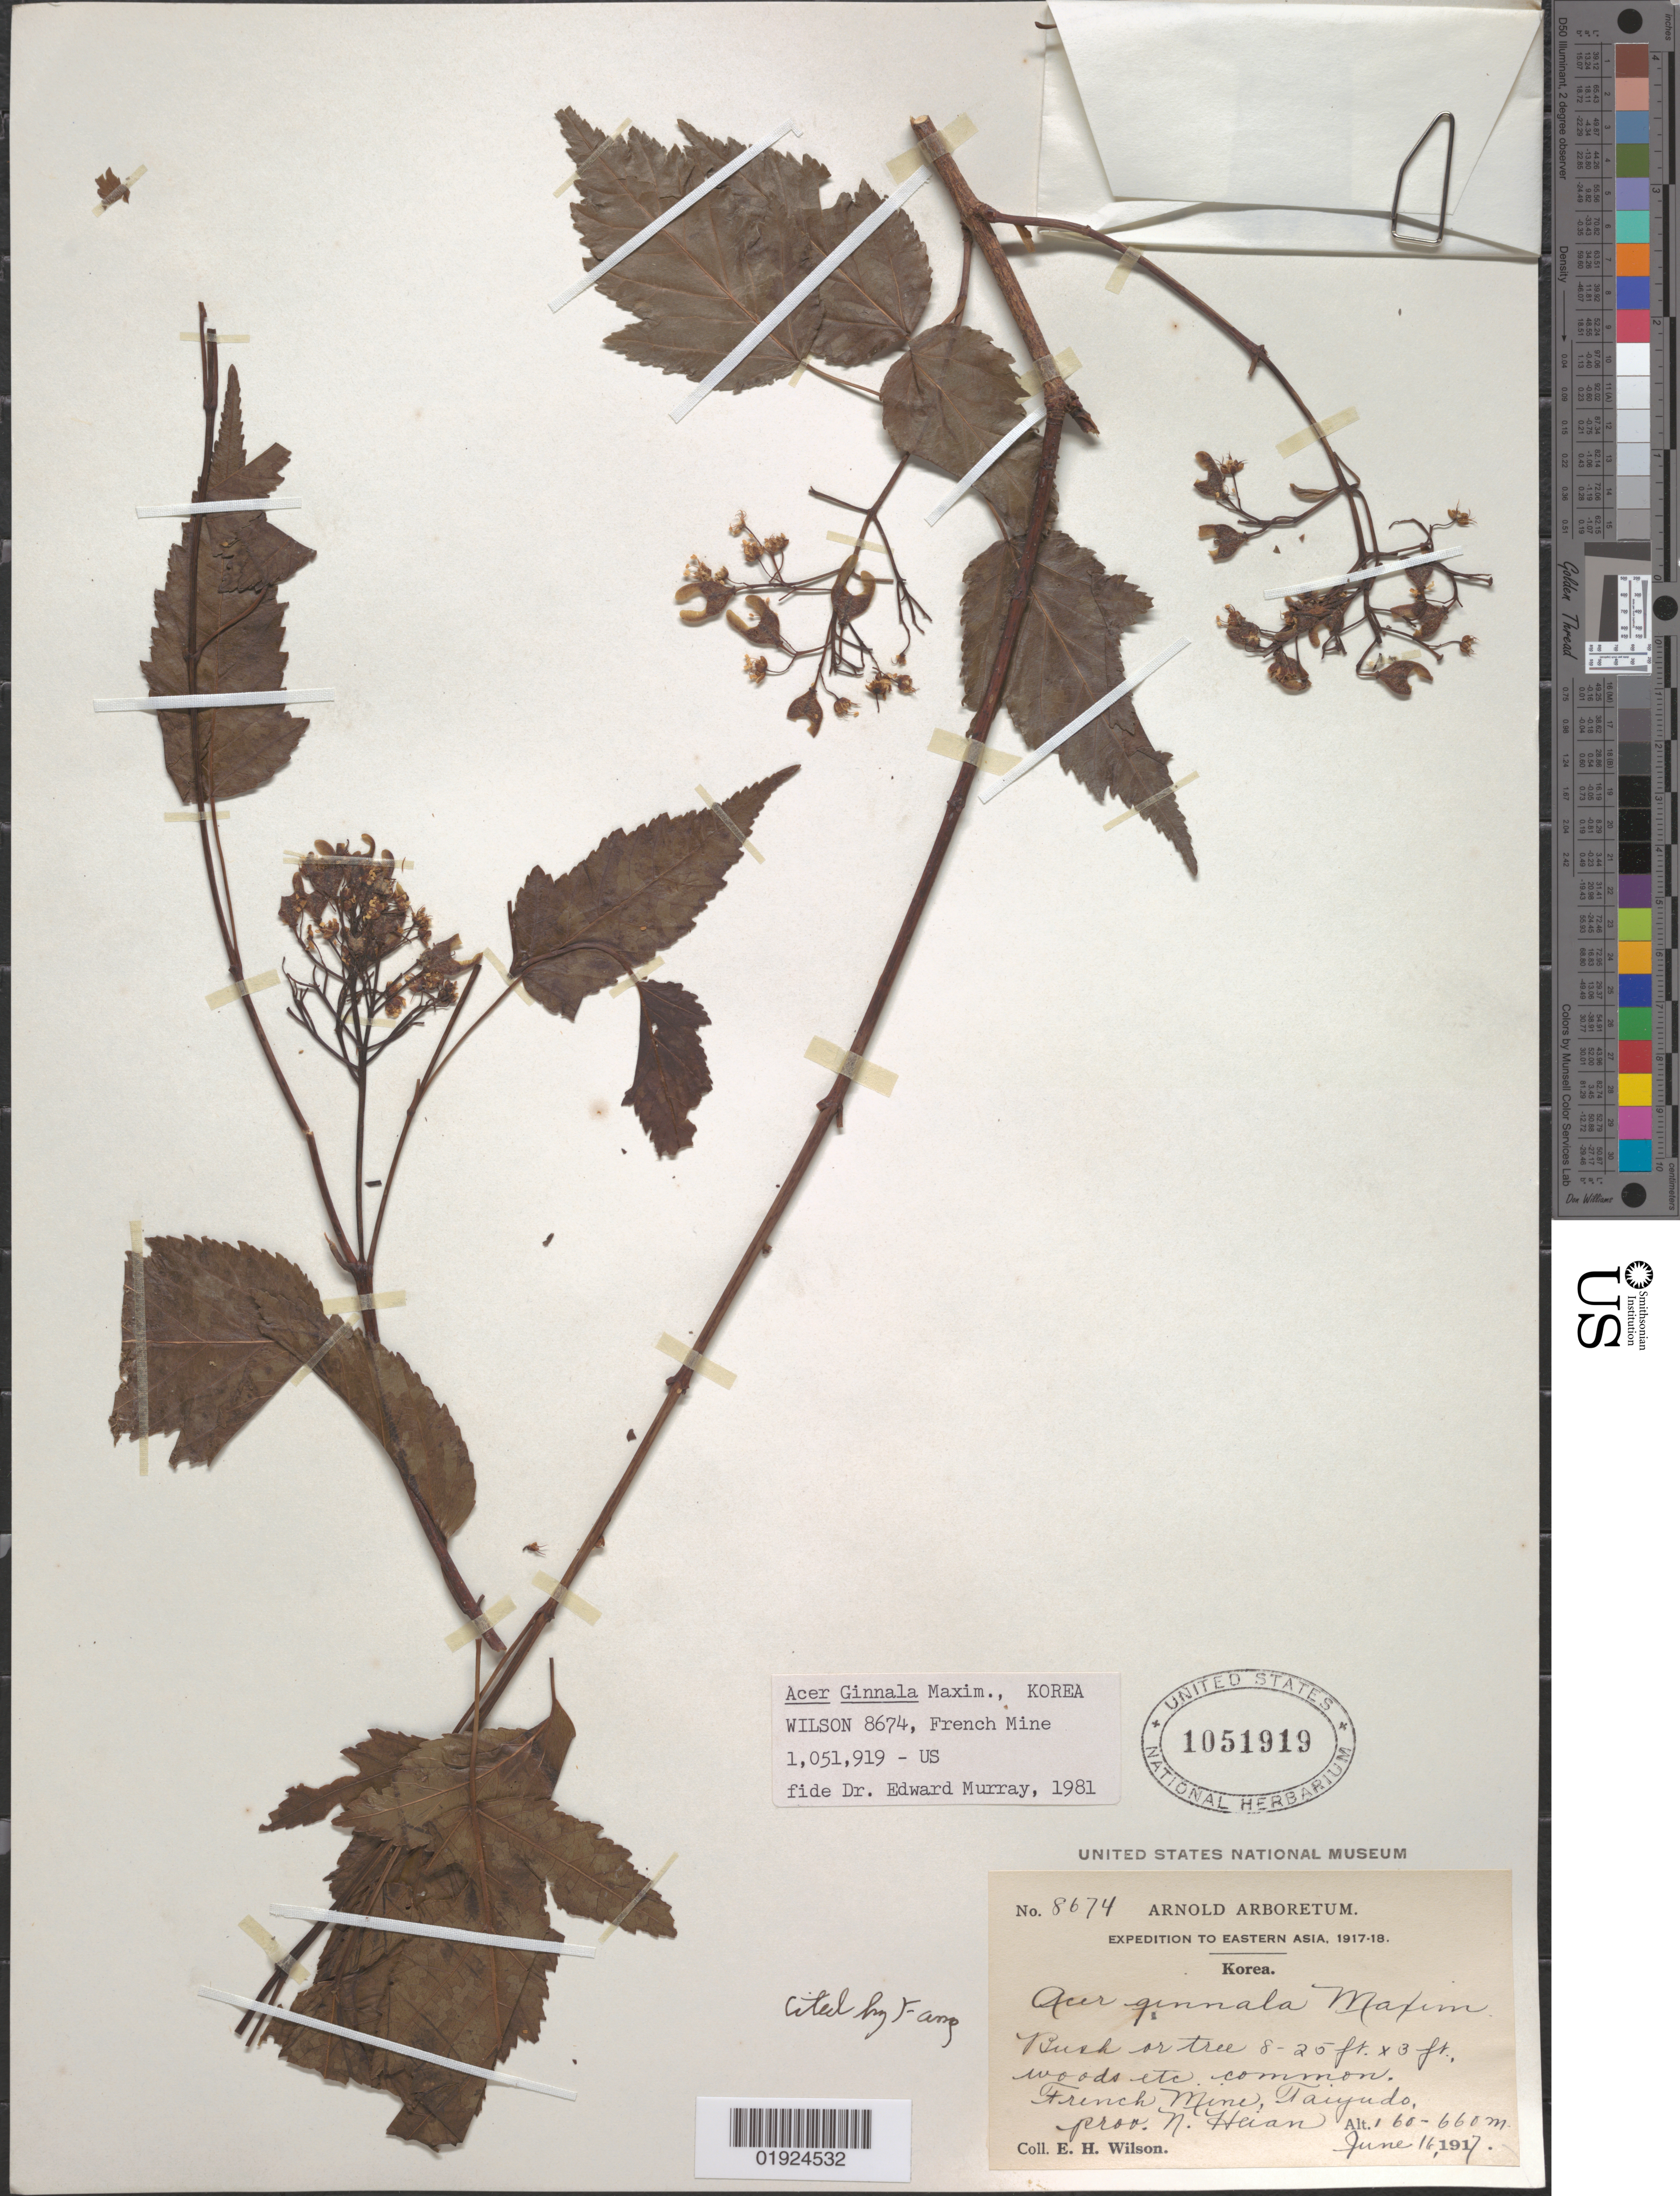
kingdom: Plantae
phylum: Tracheophyta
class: Magnoliopsida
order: Sapindales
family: Sapindaceae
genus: Acer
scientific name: Acer ginnala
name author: Maxim.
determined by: Murray, Edward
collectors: E. H. Wilson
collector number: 8674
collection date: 1917-06-16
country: North Korea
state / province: North Heian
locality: French Mine,Taiyudo, prov. N. Heian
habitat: Woods, common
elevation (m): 160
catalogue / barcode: US 1051919